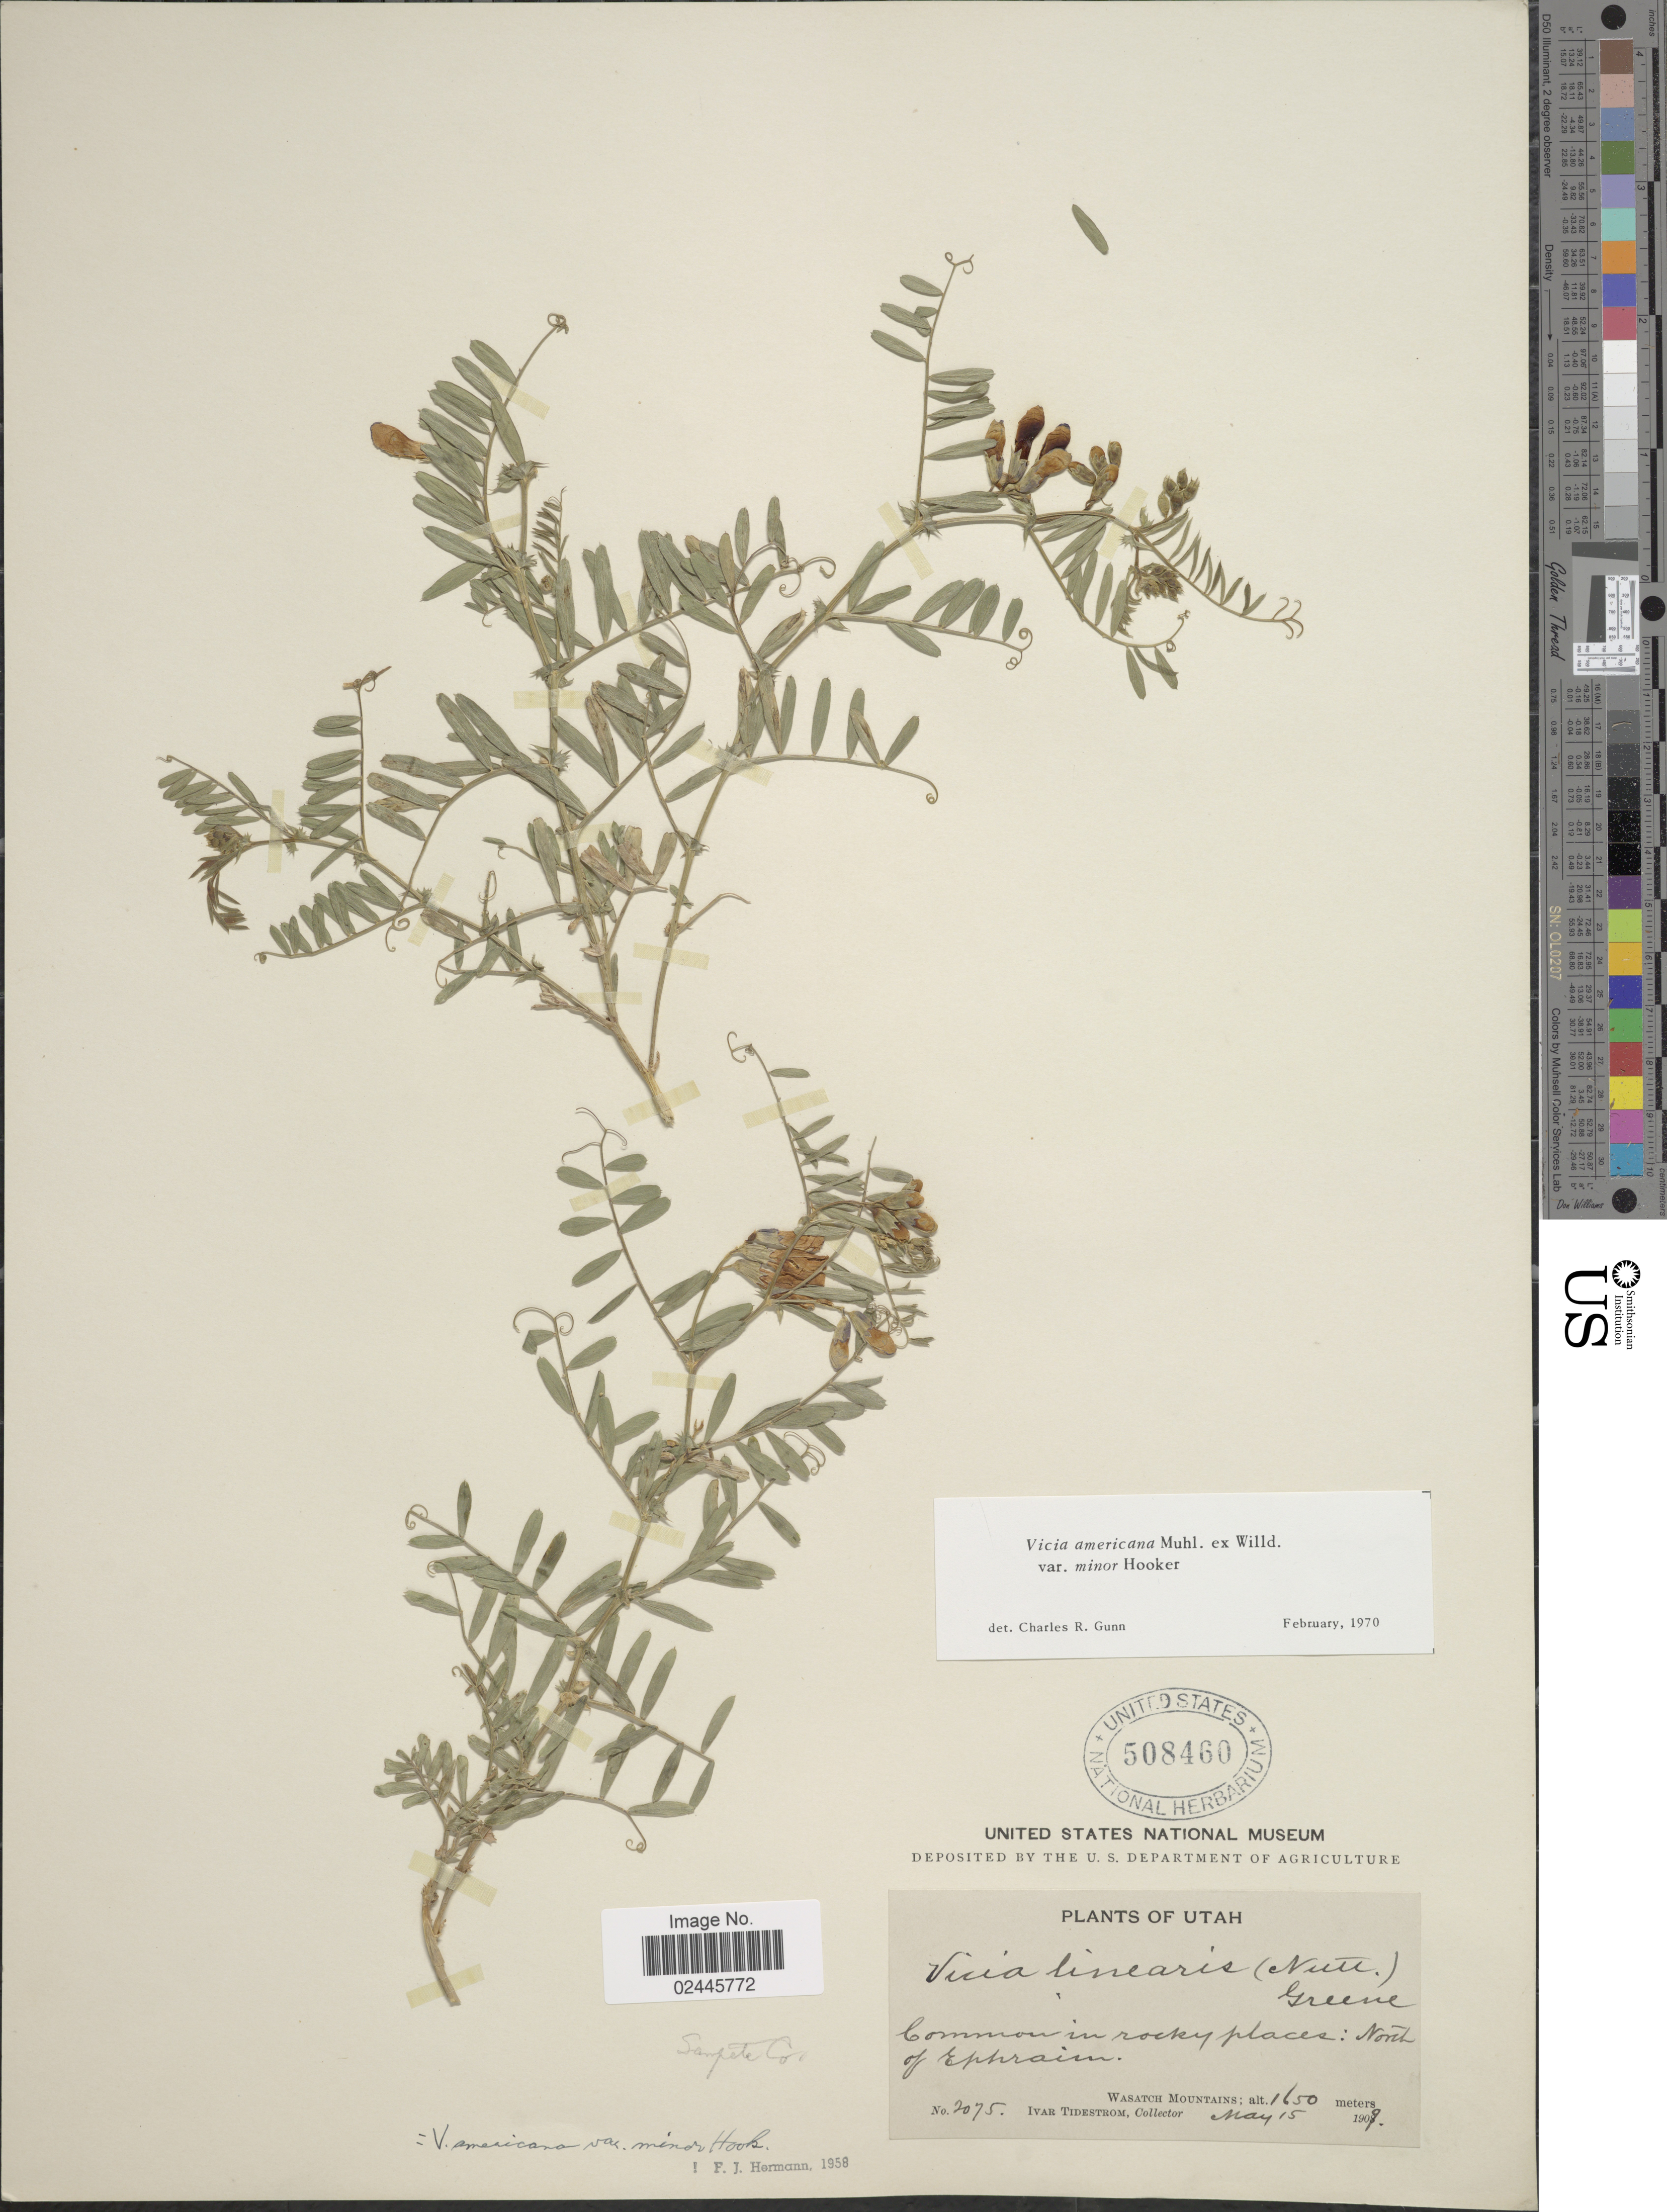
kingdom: Plantae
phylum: Tracheophyta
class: Magnoliopsida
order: Fabales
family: Fabaceae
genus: Vicia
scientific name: Vicia americana var. minor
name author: Hook.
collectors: I. F. Tidestrom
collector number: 2075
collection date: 1909-05-15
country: United States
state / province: Utah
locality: Rocky place: North of Ephraim, Wasatch Mountains.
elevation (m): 1650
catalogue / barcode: US 508460